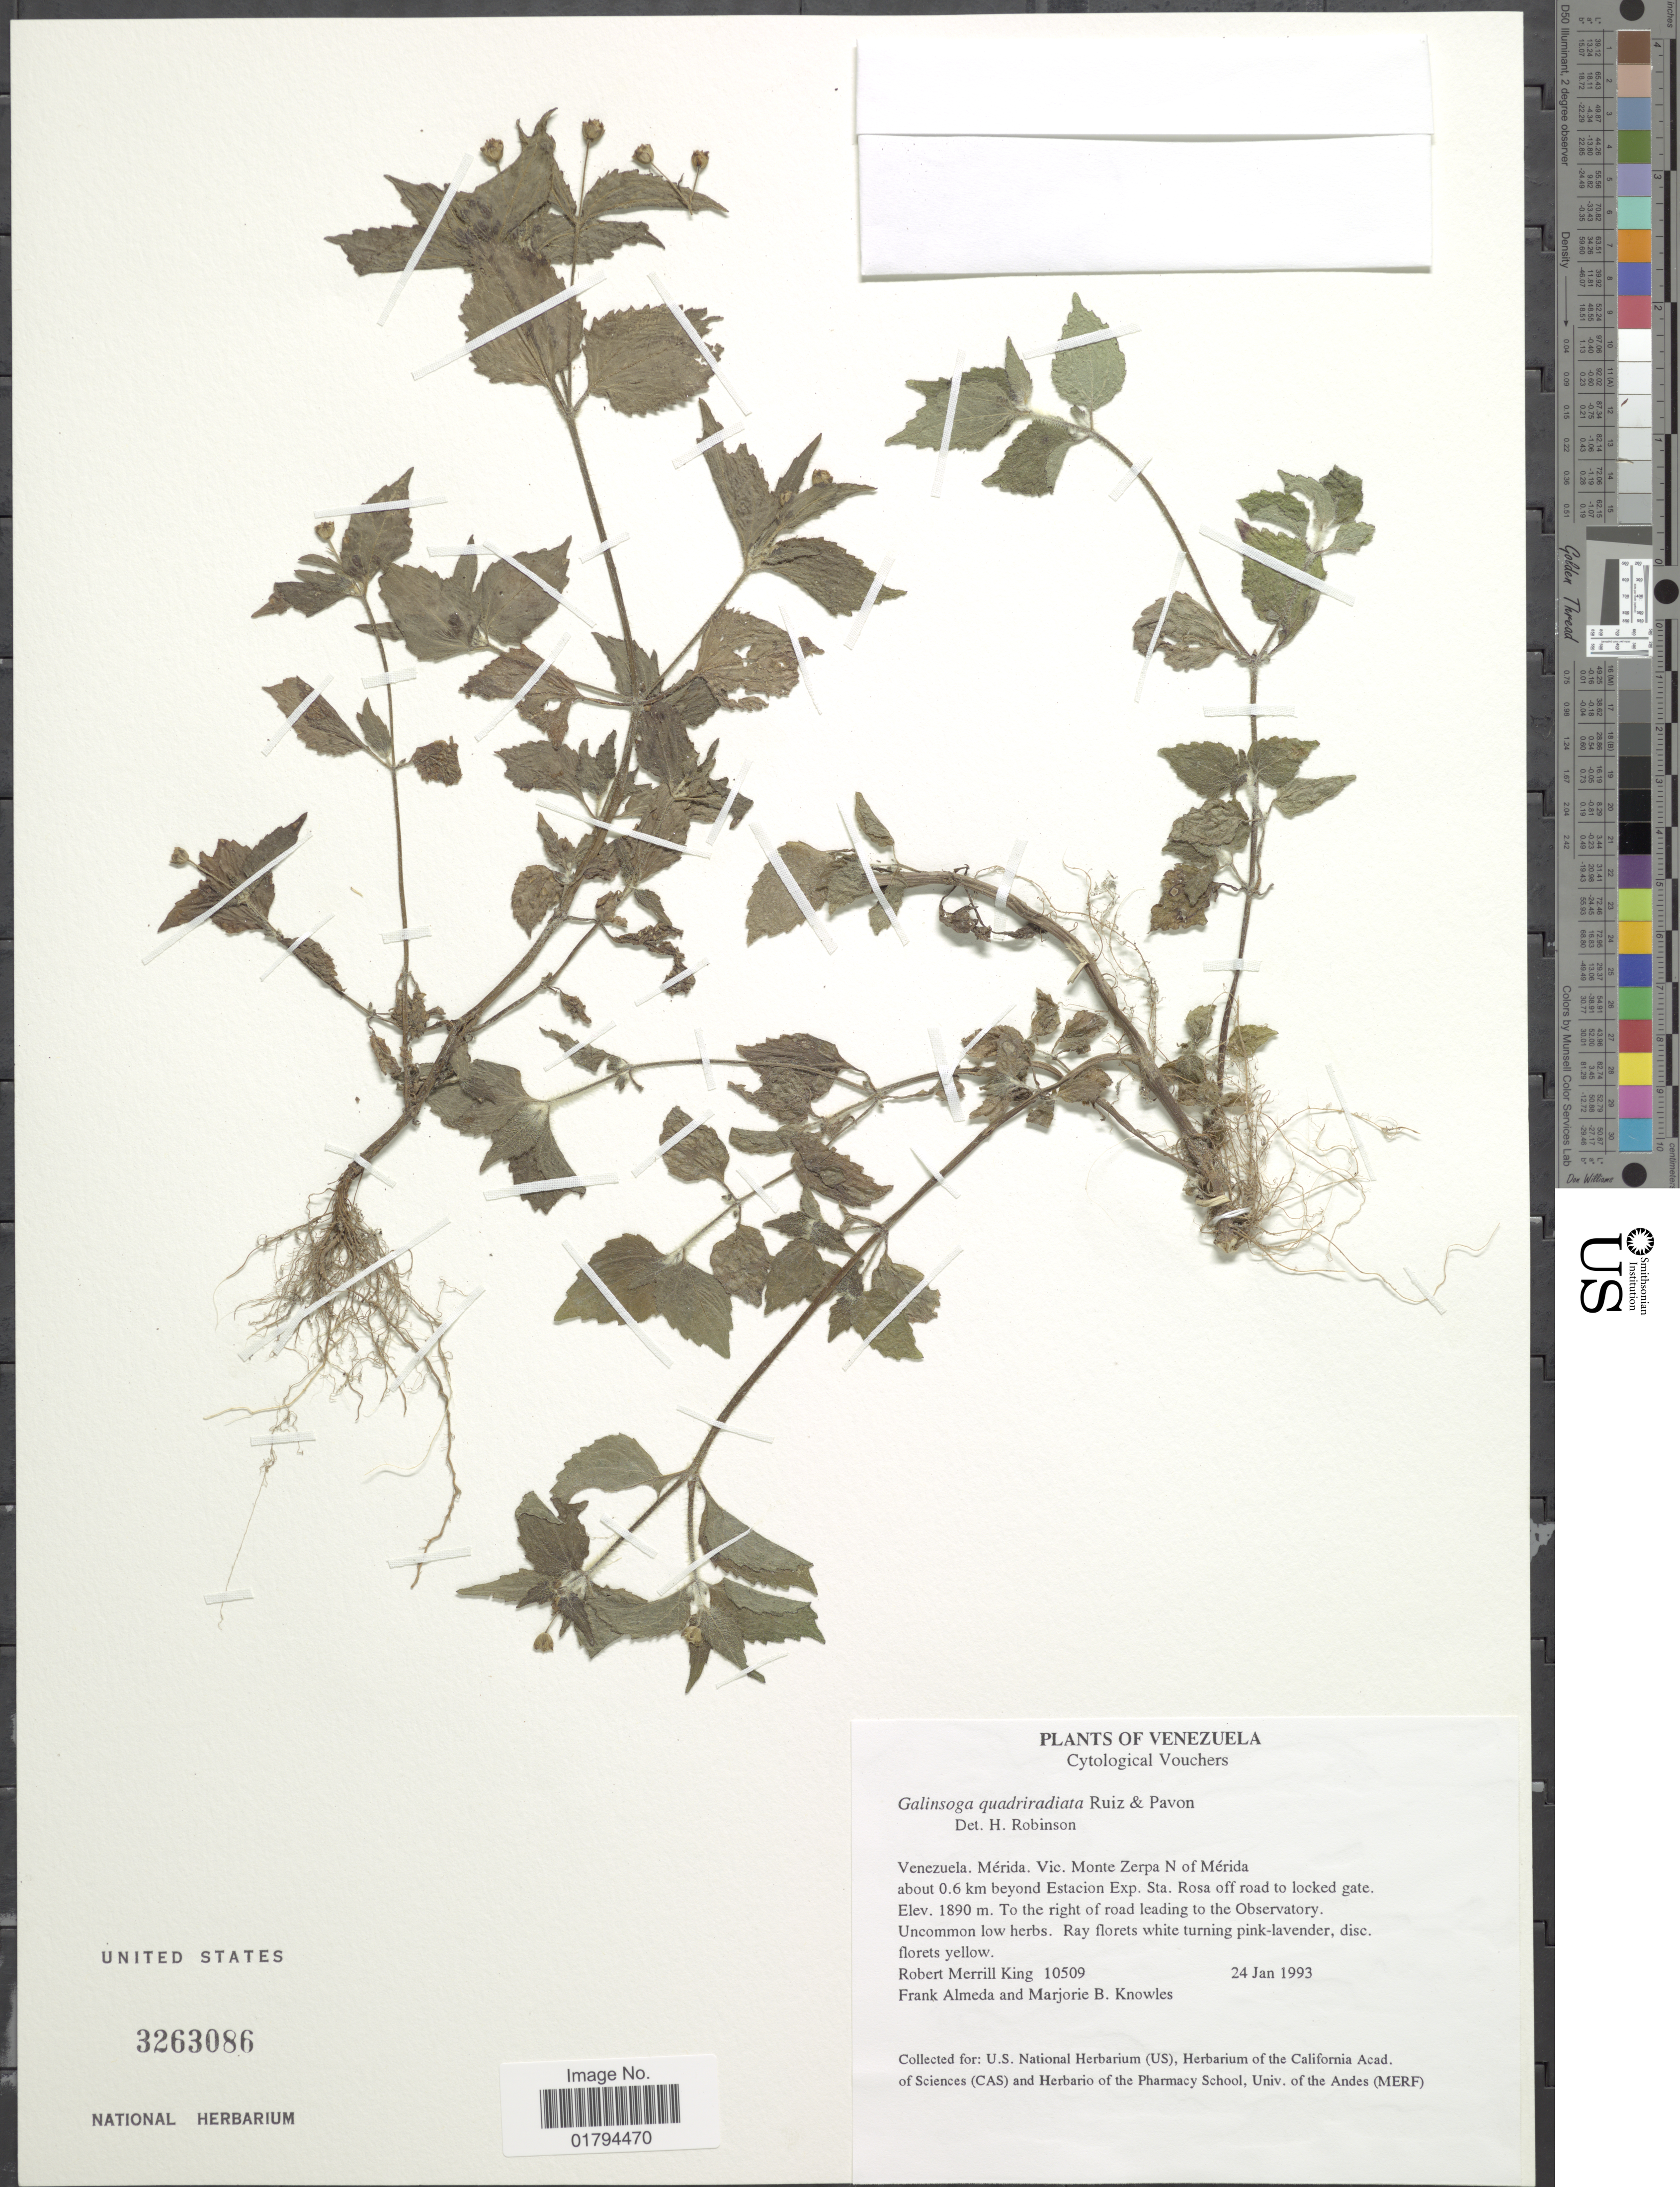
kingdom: Plantae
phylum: Tracheophyta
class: Magnoliopsida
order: Asterales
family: Asteraceae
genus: Galinsoga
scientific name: Galinsoga quadriradiata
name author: Ruiz & Pav.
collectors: R. M. King, F. Almeda & M. B. Knowles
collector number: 10509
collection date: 1993-01-24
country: Venezuela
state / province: Mérida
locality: Vic. Monte Zerpa N of Merida, about 0.6 km beyond Estacion Exp. Sta. Rosa off road to locked gate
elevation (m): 1890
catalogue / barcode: US 3263086